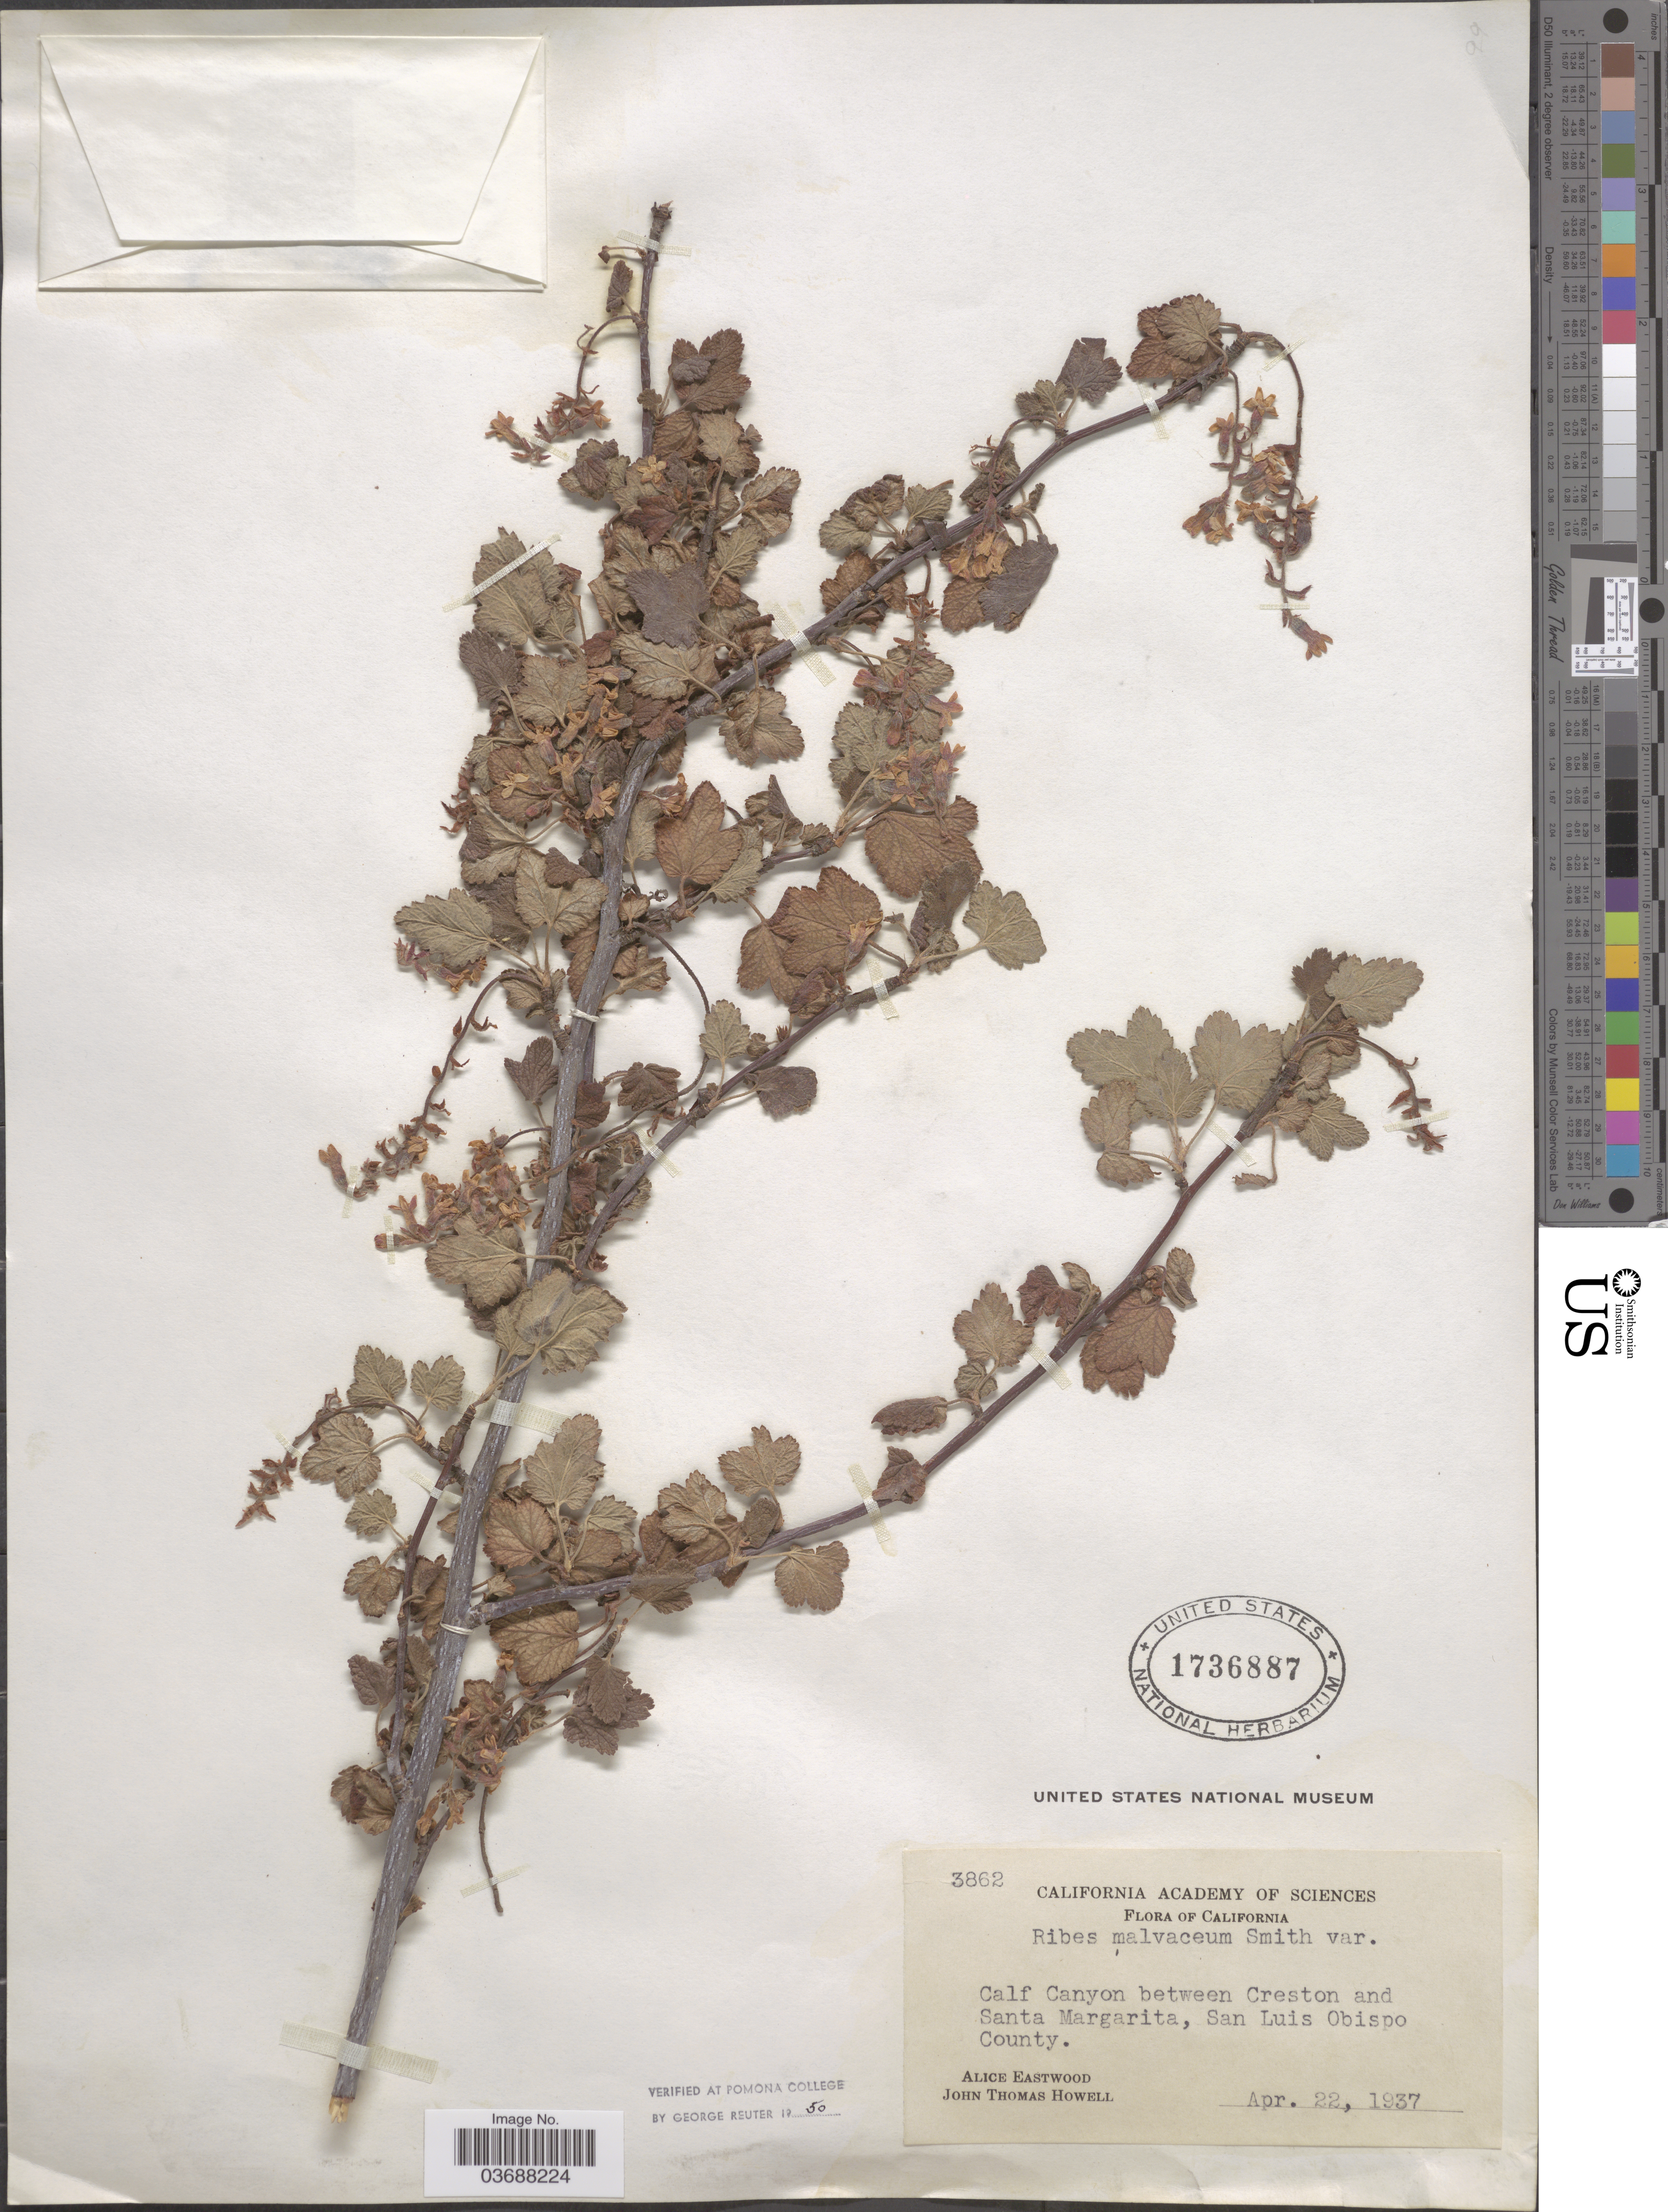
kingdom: Plantae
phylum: Tracheophyta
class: Magnoliopsida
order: Saxifragales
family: Grossulariaceae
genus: Ribes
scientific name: Ribes malvaceum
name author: Sm.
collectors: A. Eastwood & J. T. Howell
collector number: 3862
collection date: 1937-04-22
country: United States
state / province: California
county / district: San Luis Obispo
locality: Calf Canyon between Creston and Santa Margarita, San Luis Obispo County.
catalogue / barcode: US 1736887